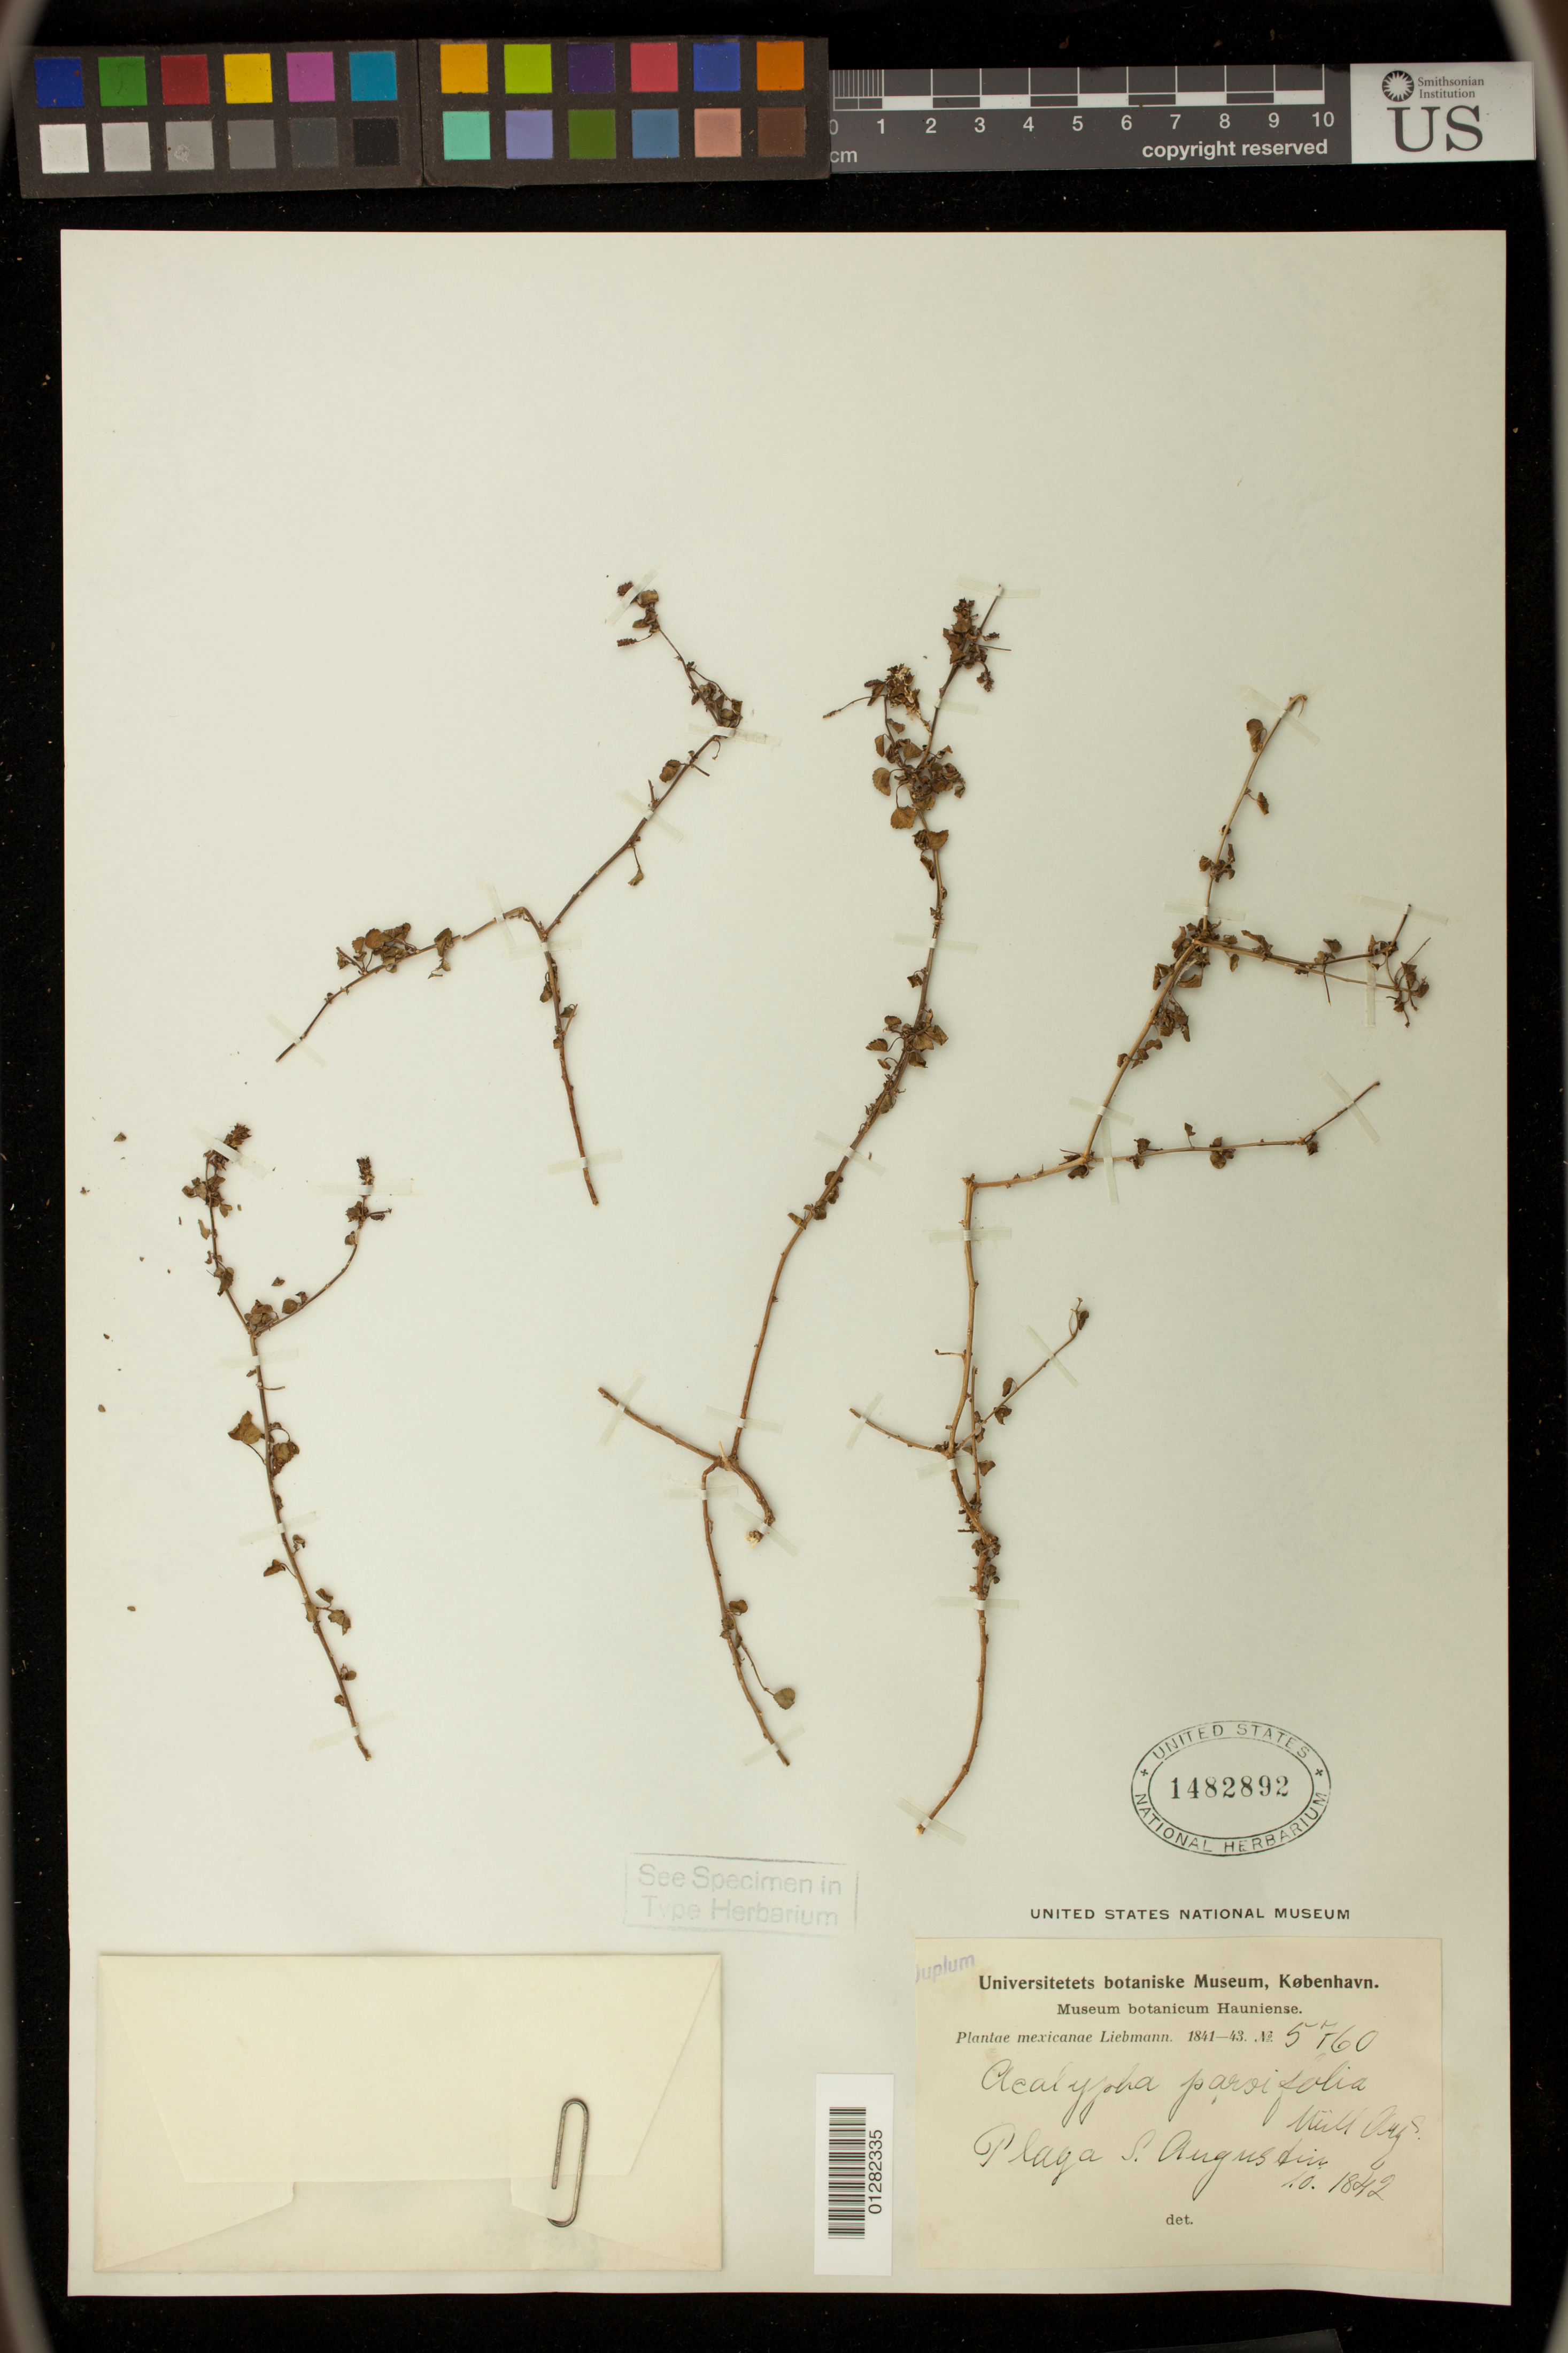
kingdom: Plantae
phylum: Tracheophyta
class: Magnoliopsida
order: Malpighiales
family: Euphorbiaceae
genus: Acalypha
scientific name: Acalypha pavoniana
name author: Müll. Arg.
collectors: C. Feddema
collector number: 5760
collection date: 1842-10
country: Mexico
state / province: Oaxaca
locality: Playa S. Augustin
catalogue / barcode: US 1482892